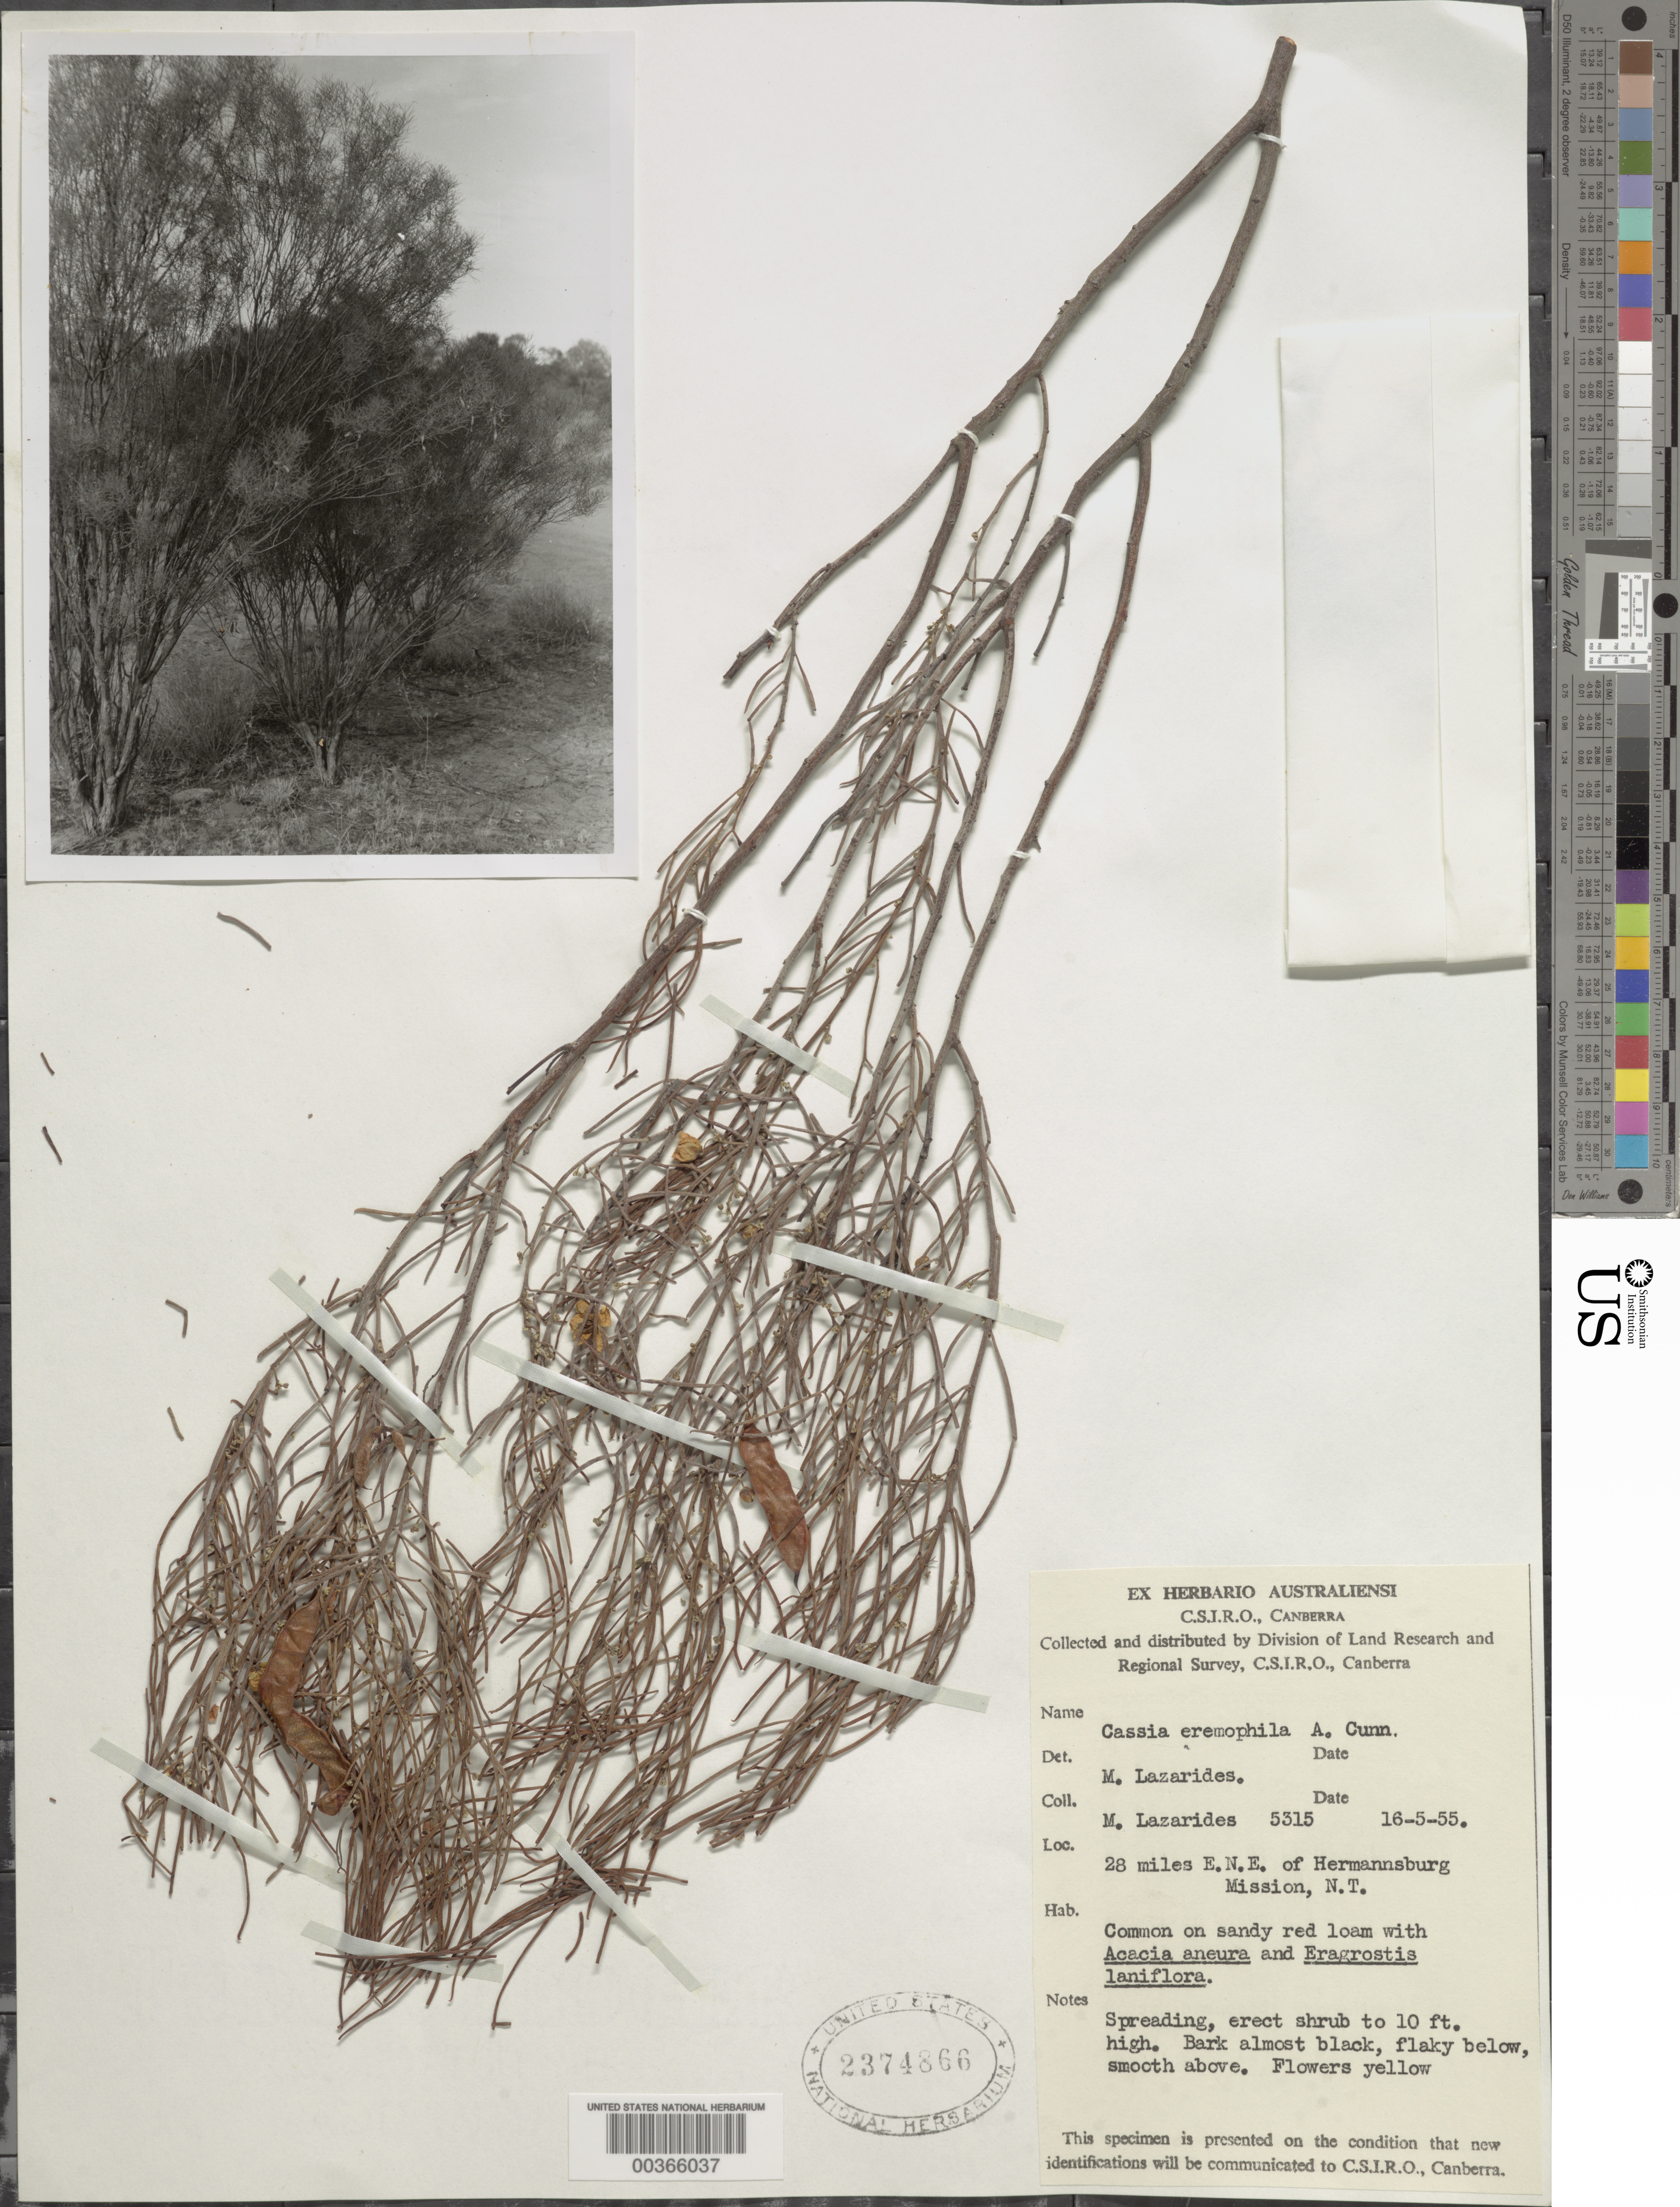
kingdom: Plantae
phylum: Tracheophyta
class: Magnoliopsida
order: Fabales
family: Fabaceae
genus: Senna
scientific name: Senna artemisioides subsp. filifolia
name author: Randell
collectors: M. Lazarides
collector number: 5315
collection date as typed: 16 May 1955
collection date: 1955-05-16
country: Australia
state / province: Northern Territory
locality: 28 mi ene of hermannsburg mission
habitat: On sandy red loam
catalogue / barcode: US 2374866